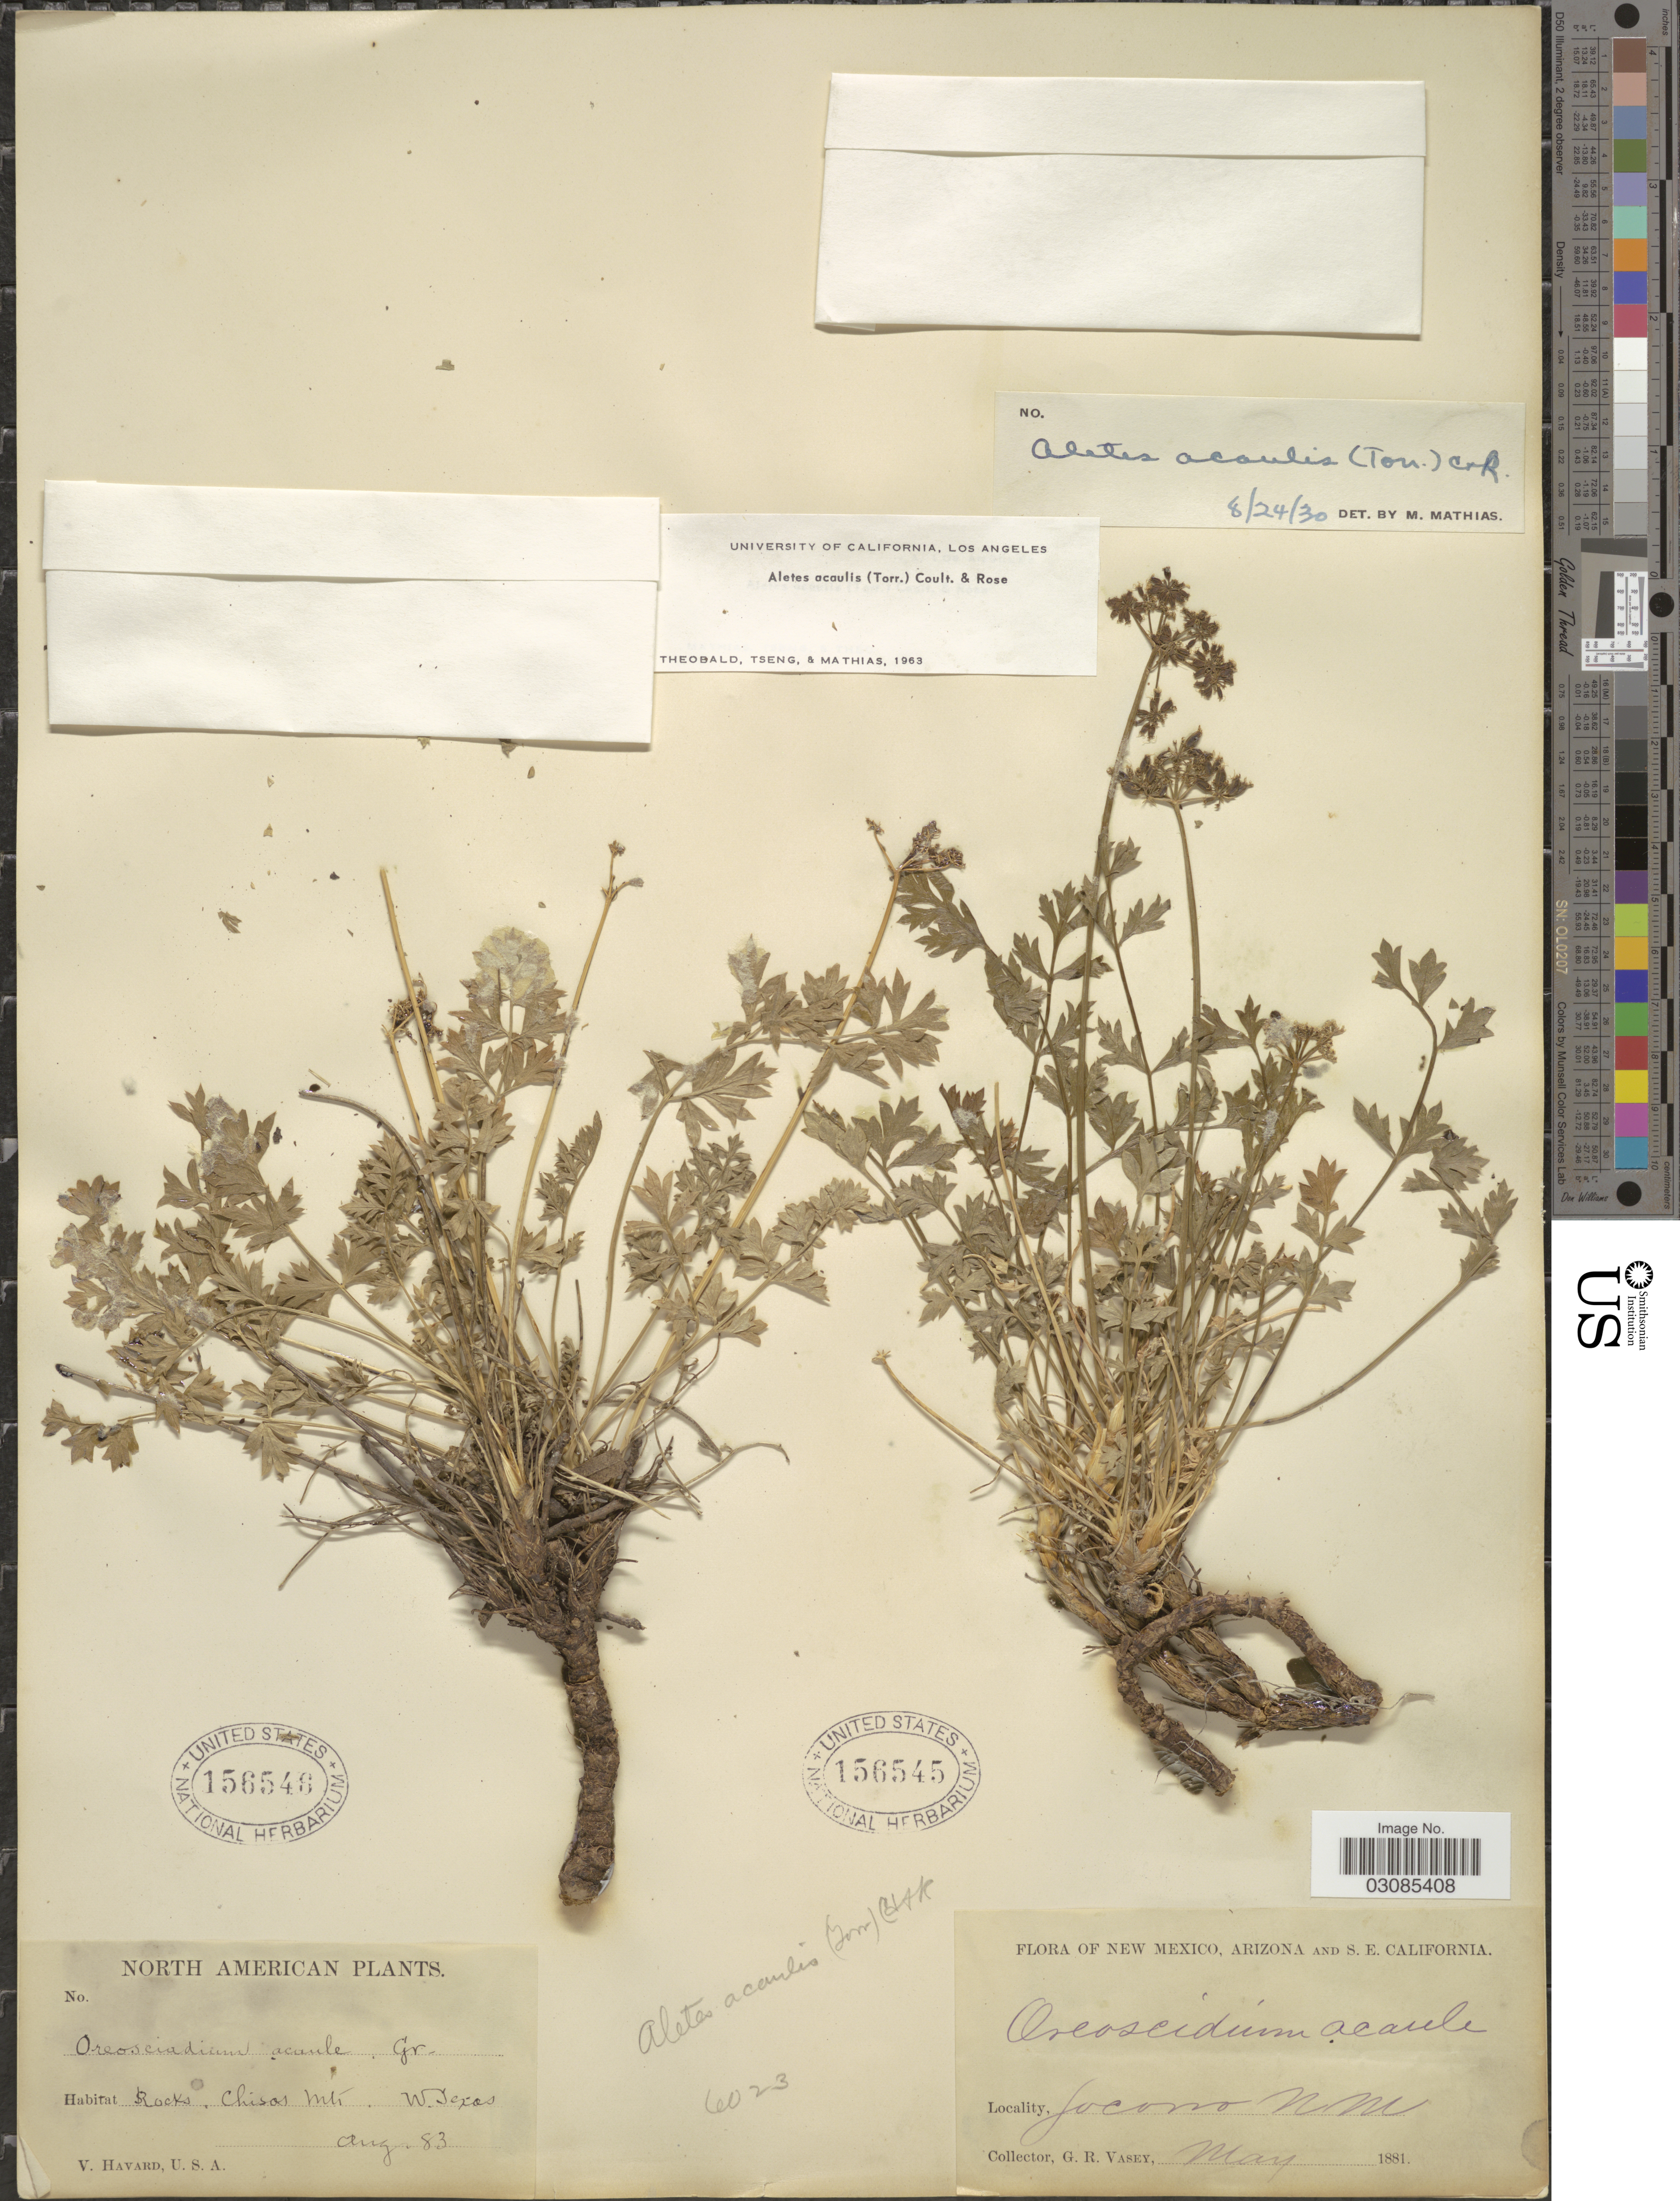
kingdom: Plantae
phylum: Tracheophyta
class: Magnoliopsida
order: Apiales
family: Apiaceae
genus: Aletes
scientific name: Aletes acaulis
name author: (Torr.) J.M. Coult. & Rose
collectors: G. R. Vasey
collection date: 1881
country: United States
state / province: New Mexico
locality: Socorro NM.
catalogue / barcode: US 156545